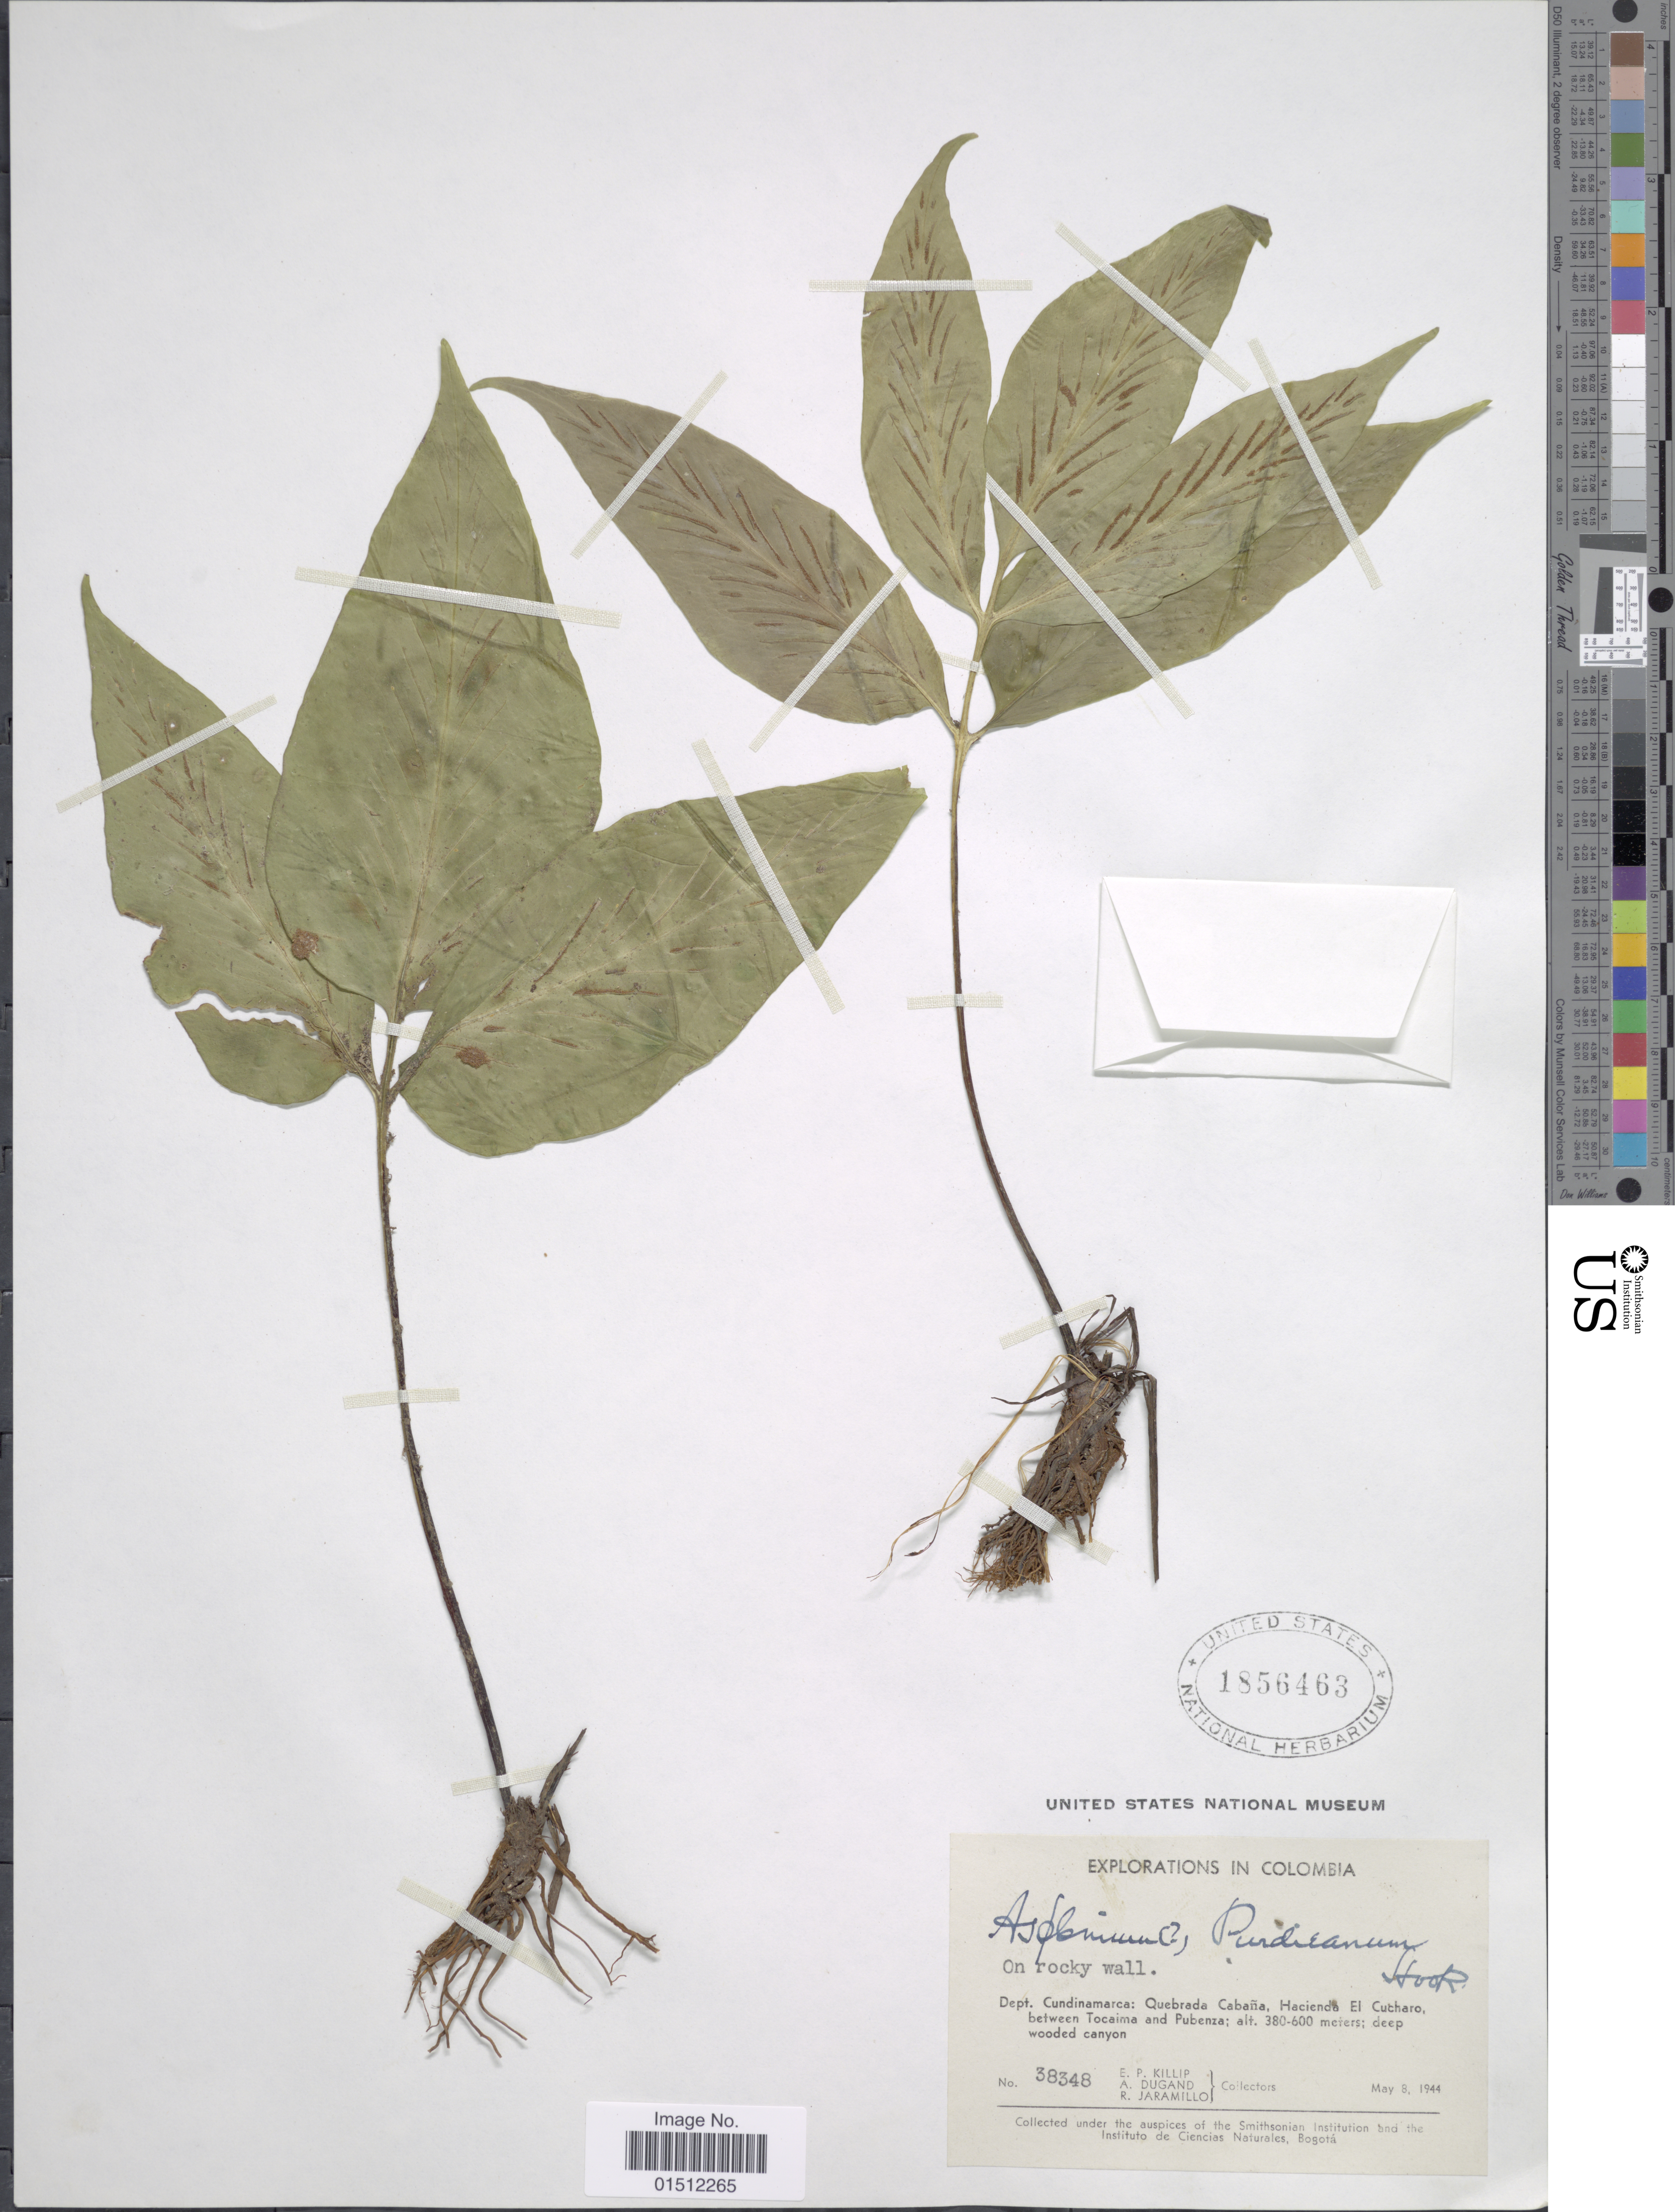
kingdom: Plantae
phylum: Tracheophyta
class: Polypodiopsida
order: Polypodiales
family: Aspleniaceae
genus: Asplenium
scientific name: Asplenium purdieanum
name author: Hook.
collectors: E. P. Killip, A. Dugand & R. Jaramillo M.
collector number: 38348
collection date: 1944-05-08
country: Colombia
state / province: Cundinamarca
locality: Quebrada Cabana, Haciendo El Cucharo between Tocaima and Pubenza.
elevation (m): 360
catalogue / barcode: US 1856463